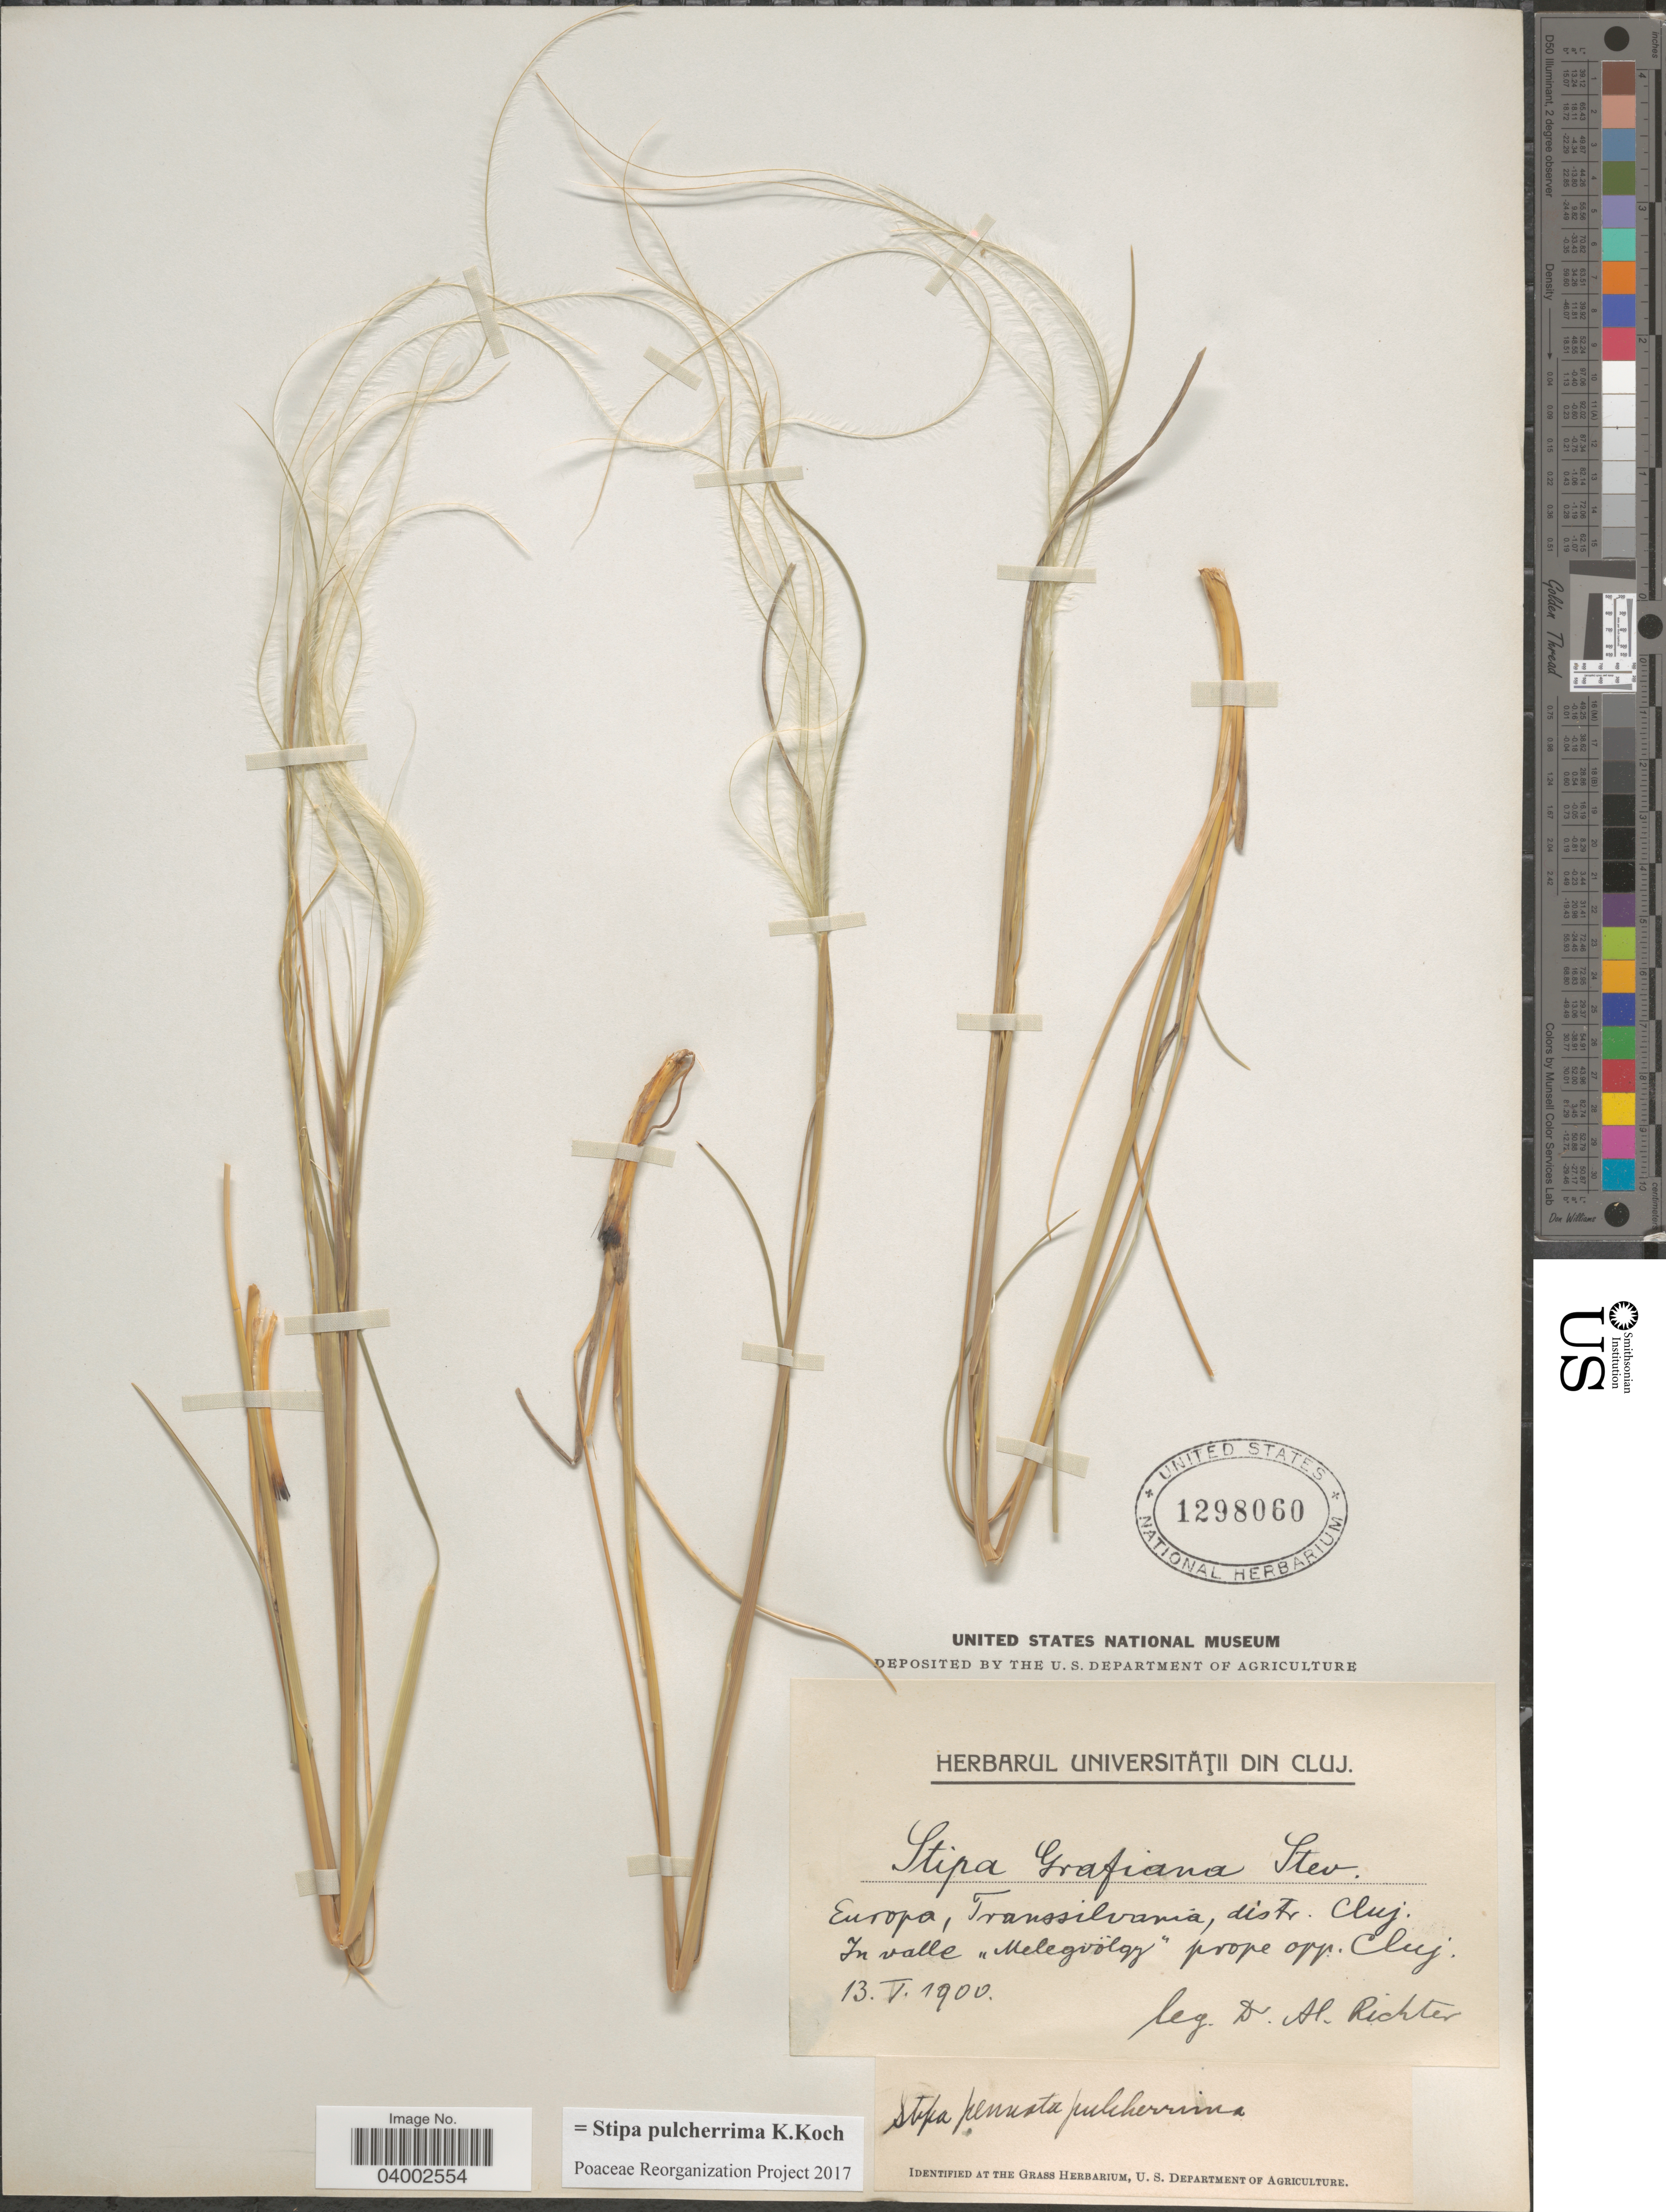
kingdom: Plantae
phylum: Tracheophyta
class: Liliopsida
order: Poales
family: Poaceae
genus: Stipa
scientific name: Stipa pulcherrima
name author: K. Koch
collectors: A. Richter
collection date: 1900-05-13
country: Romania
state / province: Cluj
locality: Transsilvania, distr. Cluj. In valle "Melegvolgy [interpreted]", prope opp. Cluj.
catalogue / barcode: US 1298060